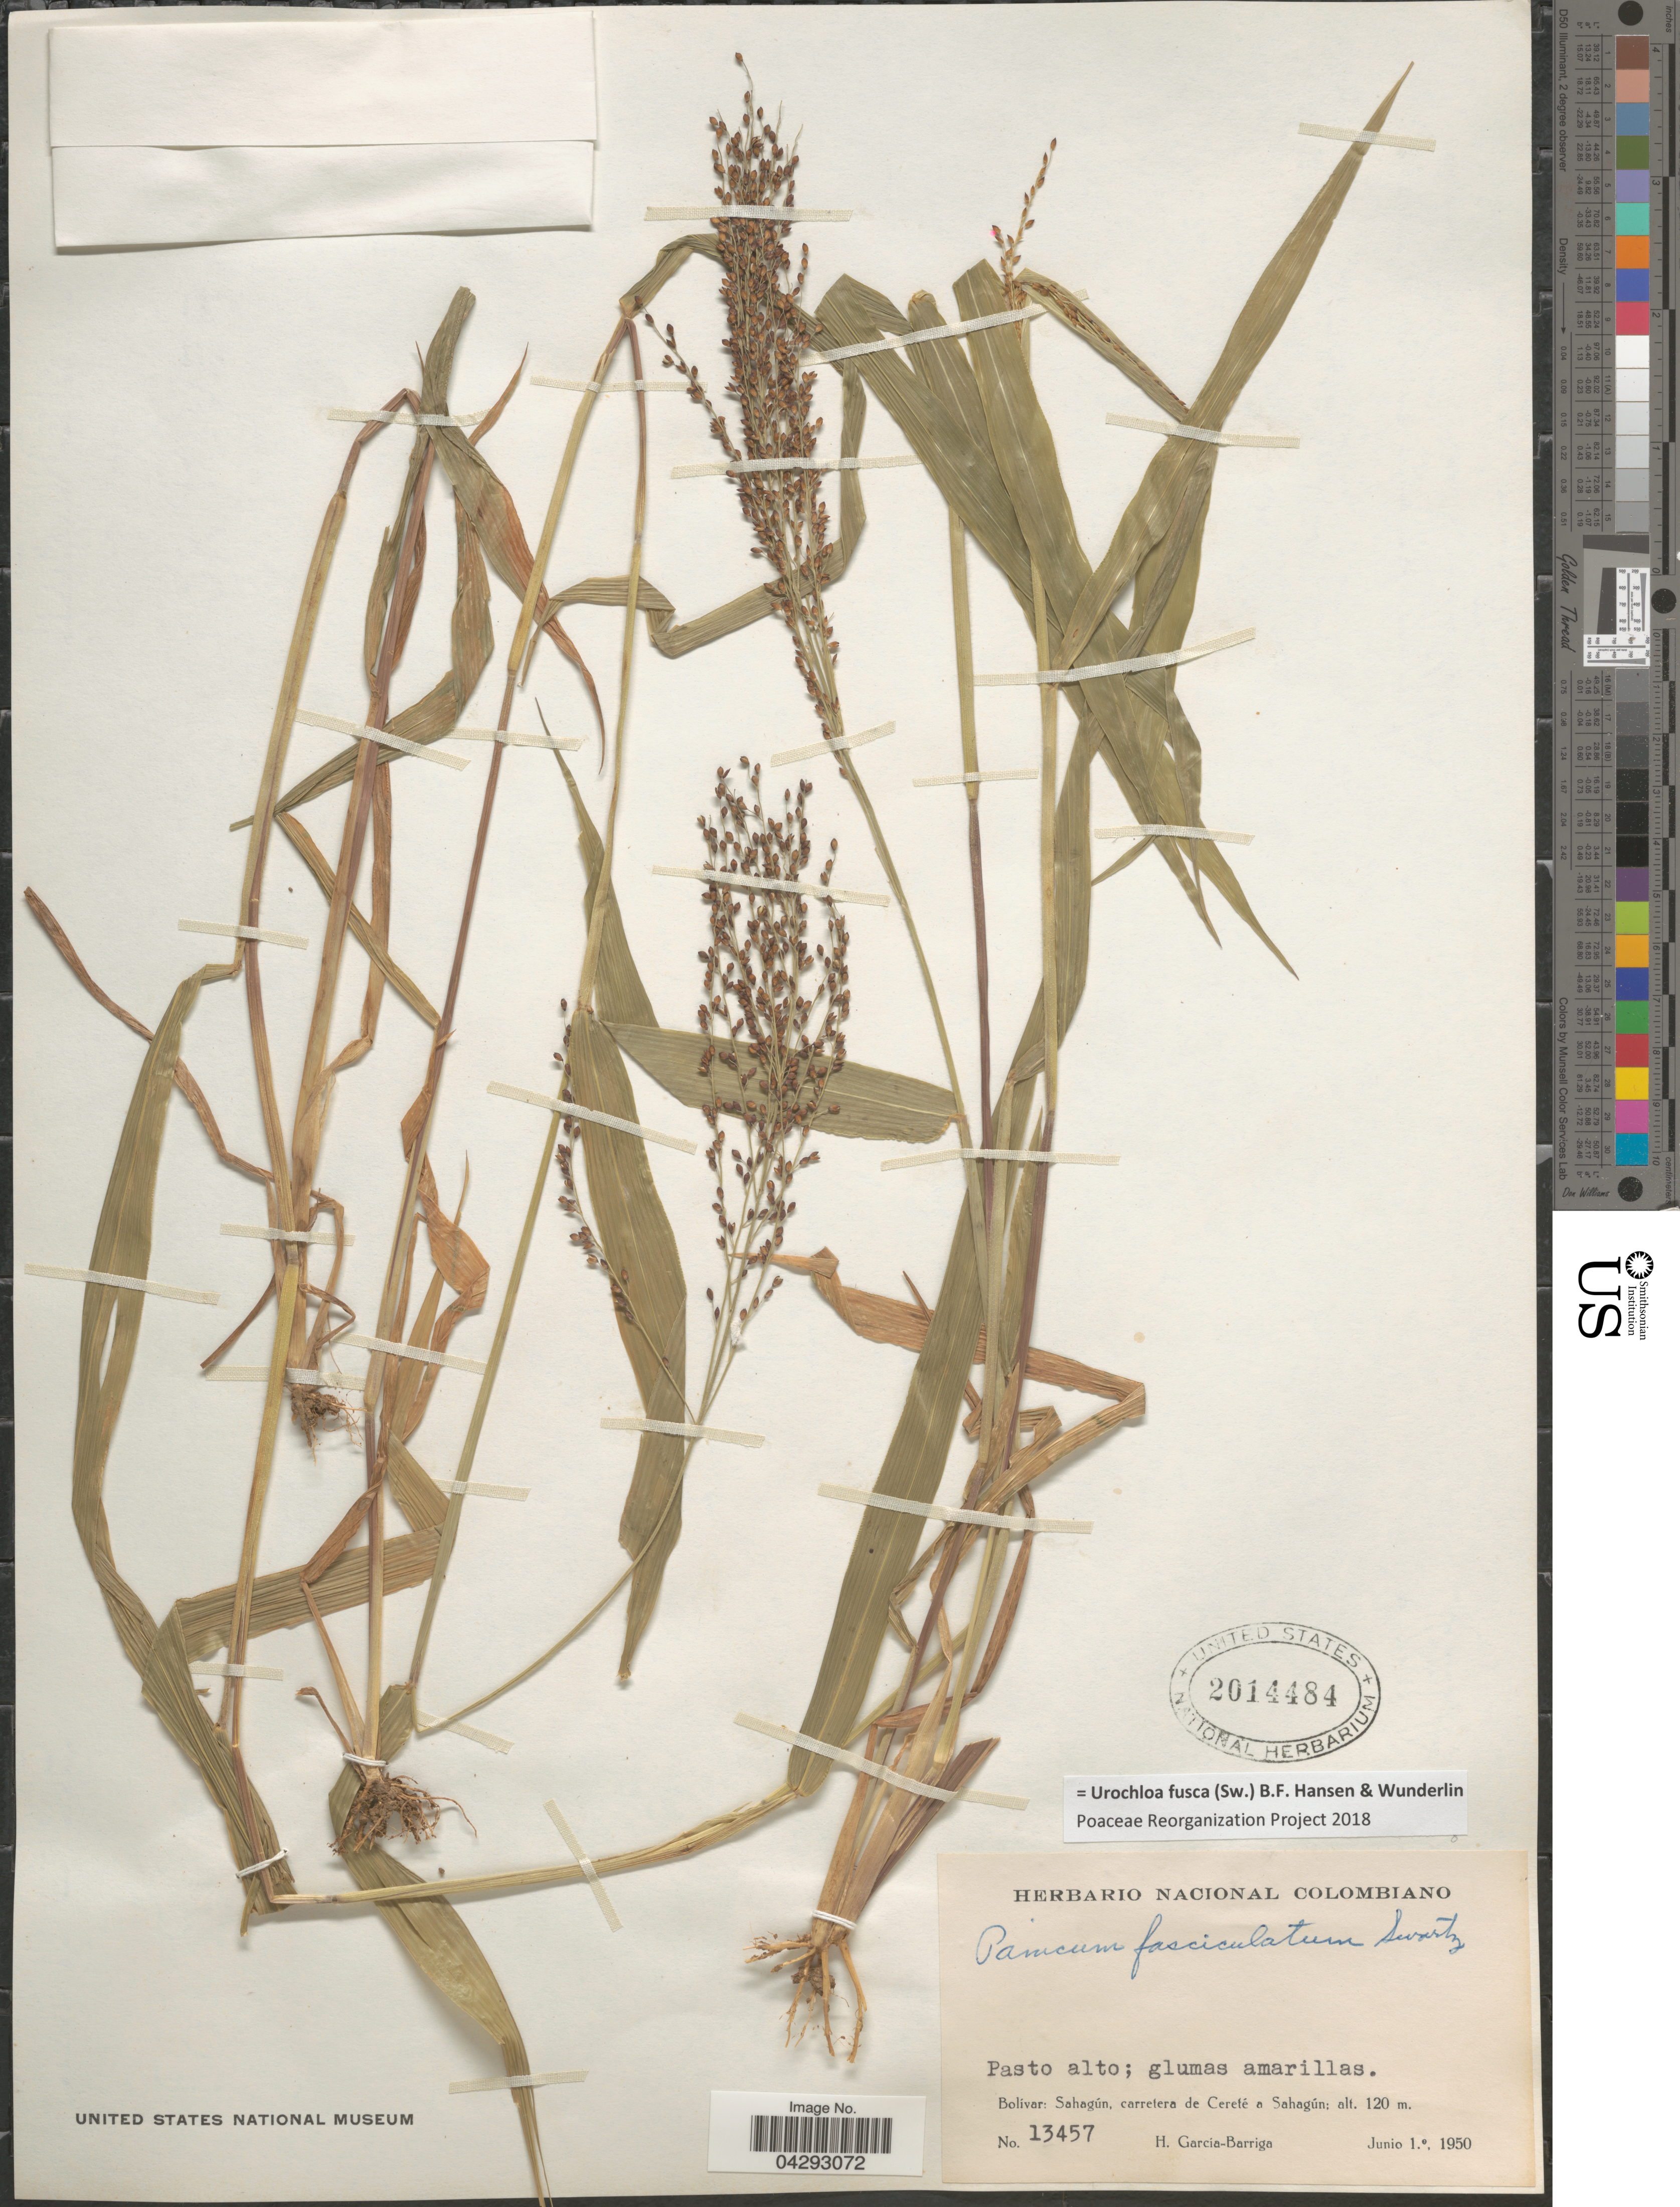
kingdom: Plantae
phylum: Tracheophyta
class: Liliopsida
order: Poales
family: Poaceae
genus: Urochloa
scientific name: Urochloa fusca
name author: (Sw.) B.F. Hansen & Wunderlin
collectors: H. García Barriga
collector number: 13457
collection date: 1950-06-01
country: Colombia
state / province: Bolívar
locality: Bolívar: Sahagún, carretera de Cereté, a Sahagún.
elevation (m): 120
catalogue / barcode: US 2014484